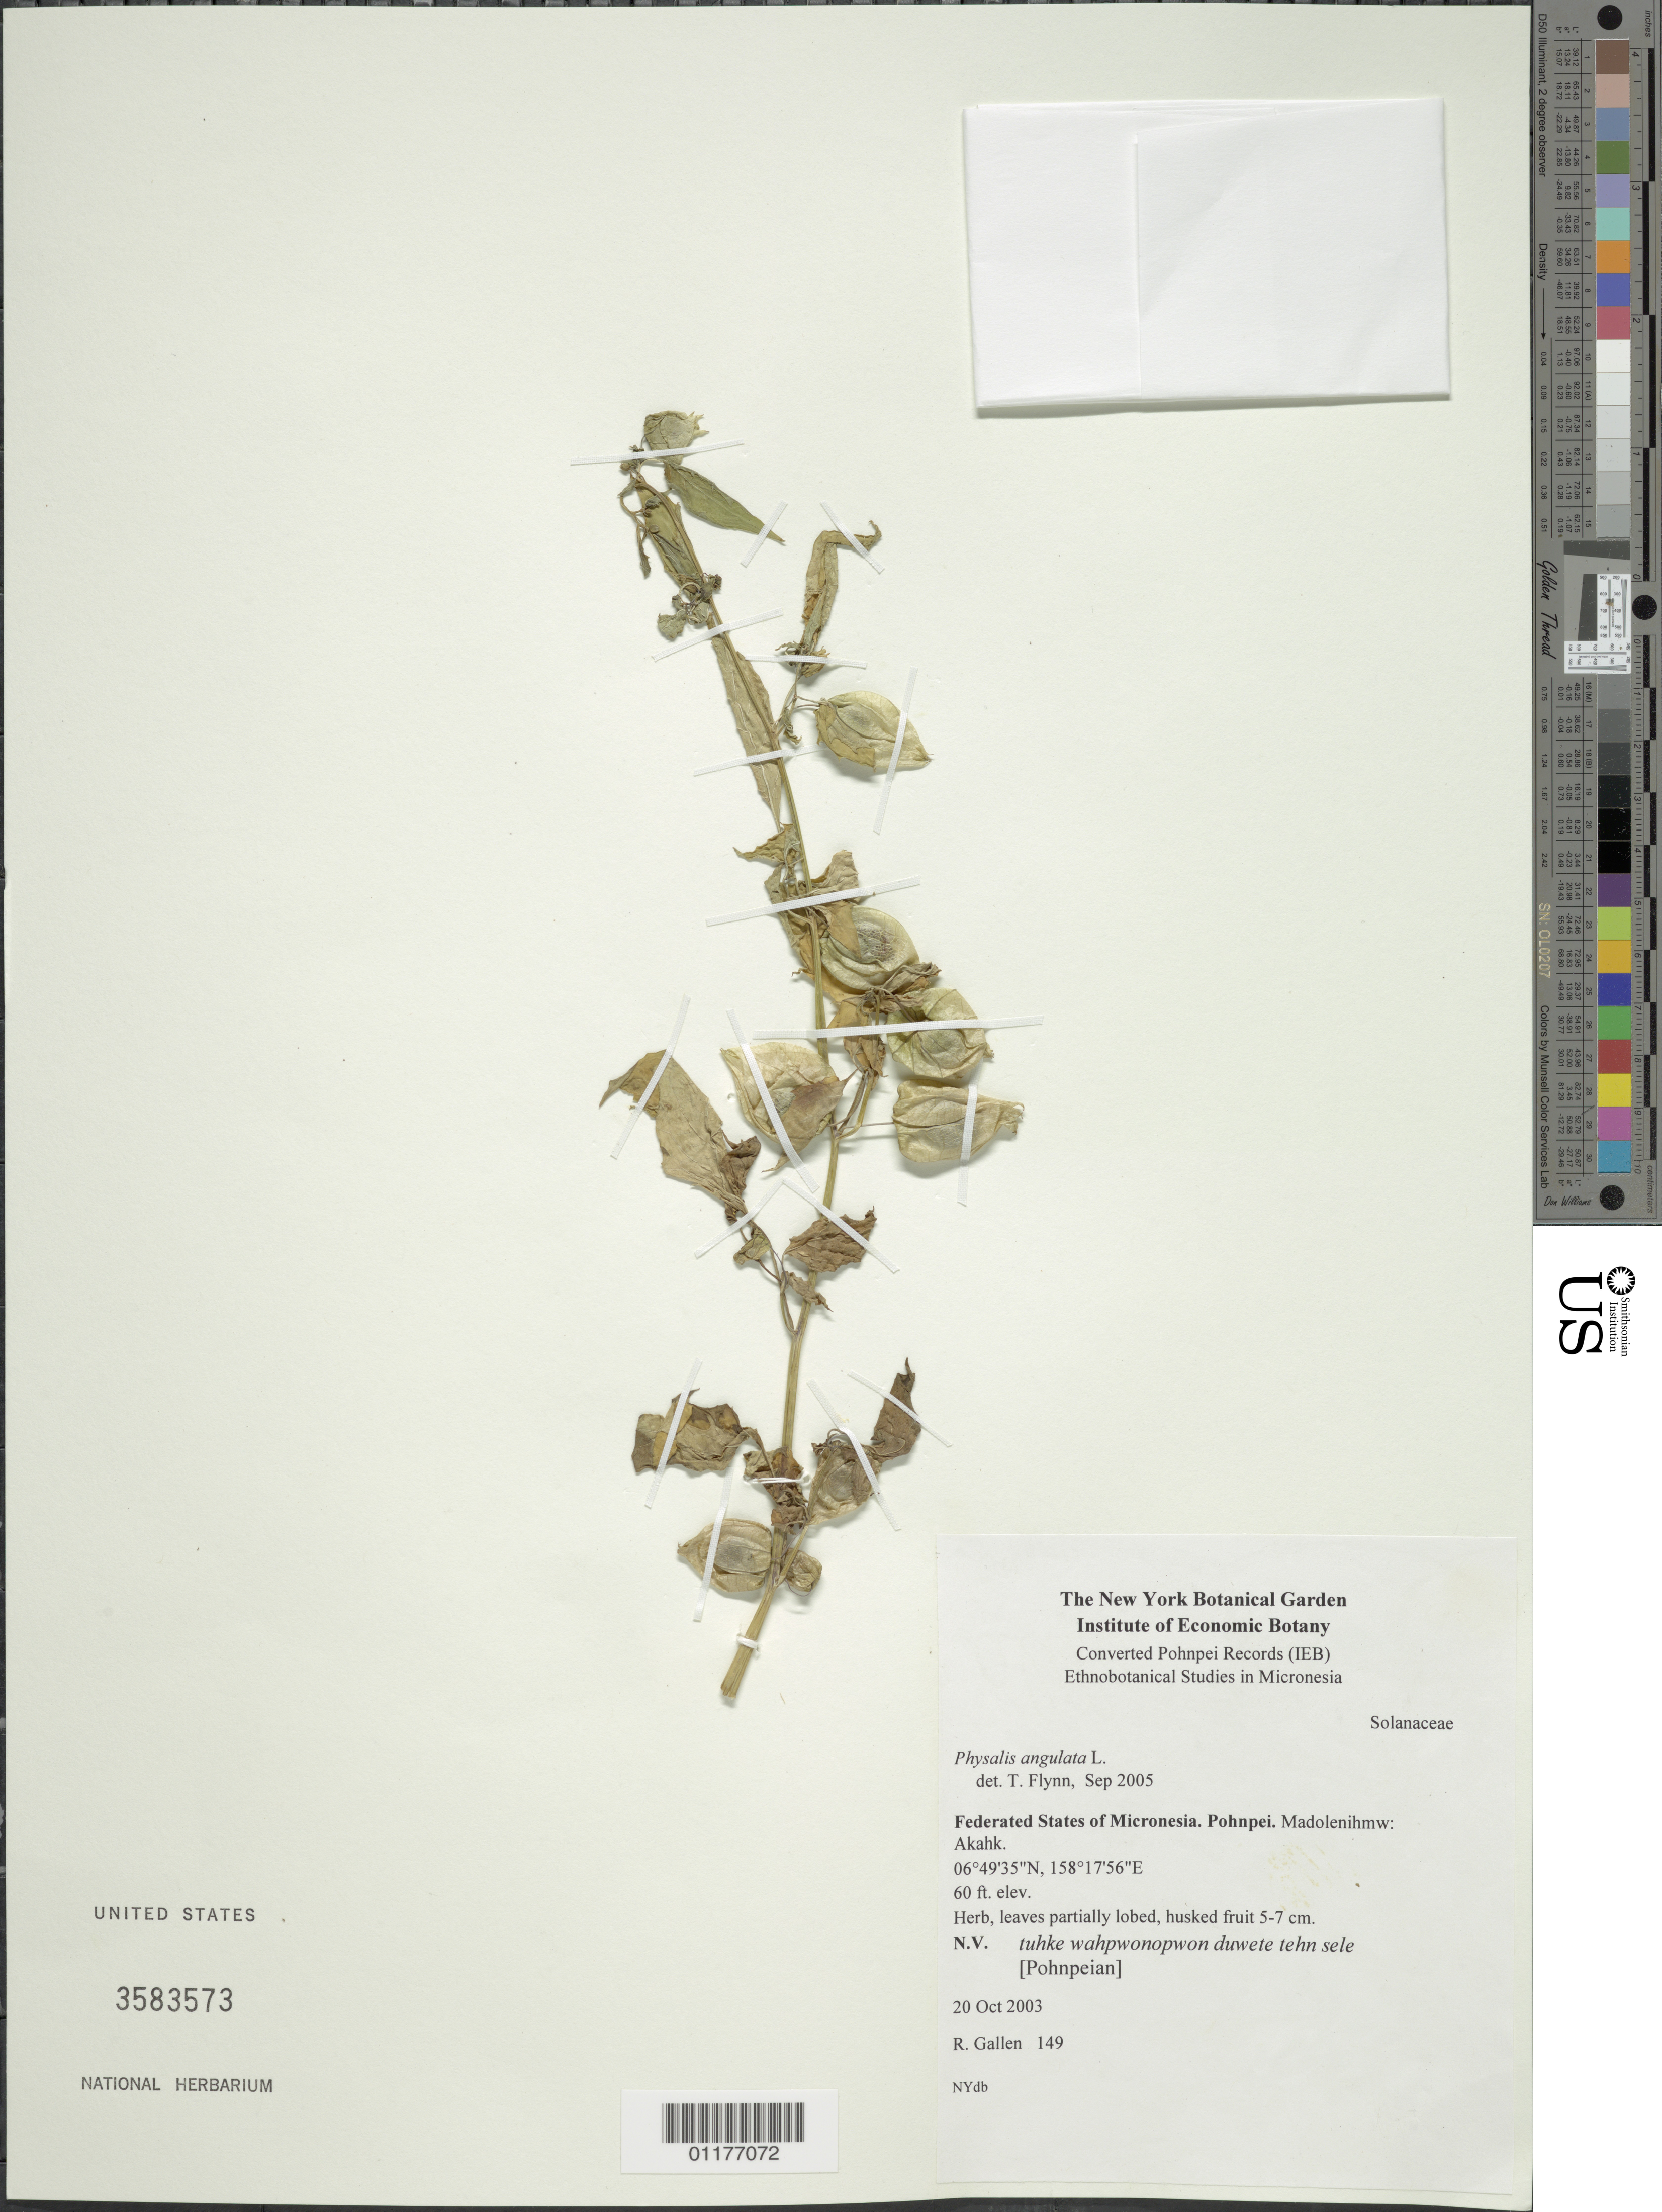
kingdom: Plantae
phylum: Tracheophyta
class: Magnoliopsida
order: Solanales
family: Solanaceae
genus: Physalis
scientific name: Physalis angulata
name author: L.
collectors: R. Gallen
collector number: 149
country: Micronesia, Federated States of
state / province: Pohnpei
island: Pohnpei [Ponape]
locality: Madolenihmw, Akahk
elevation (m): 18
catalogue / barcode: US 3583573